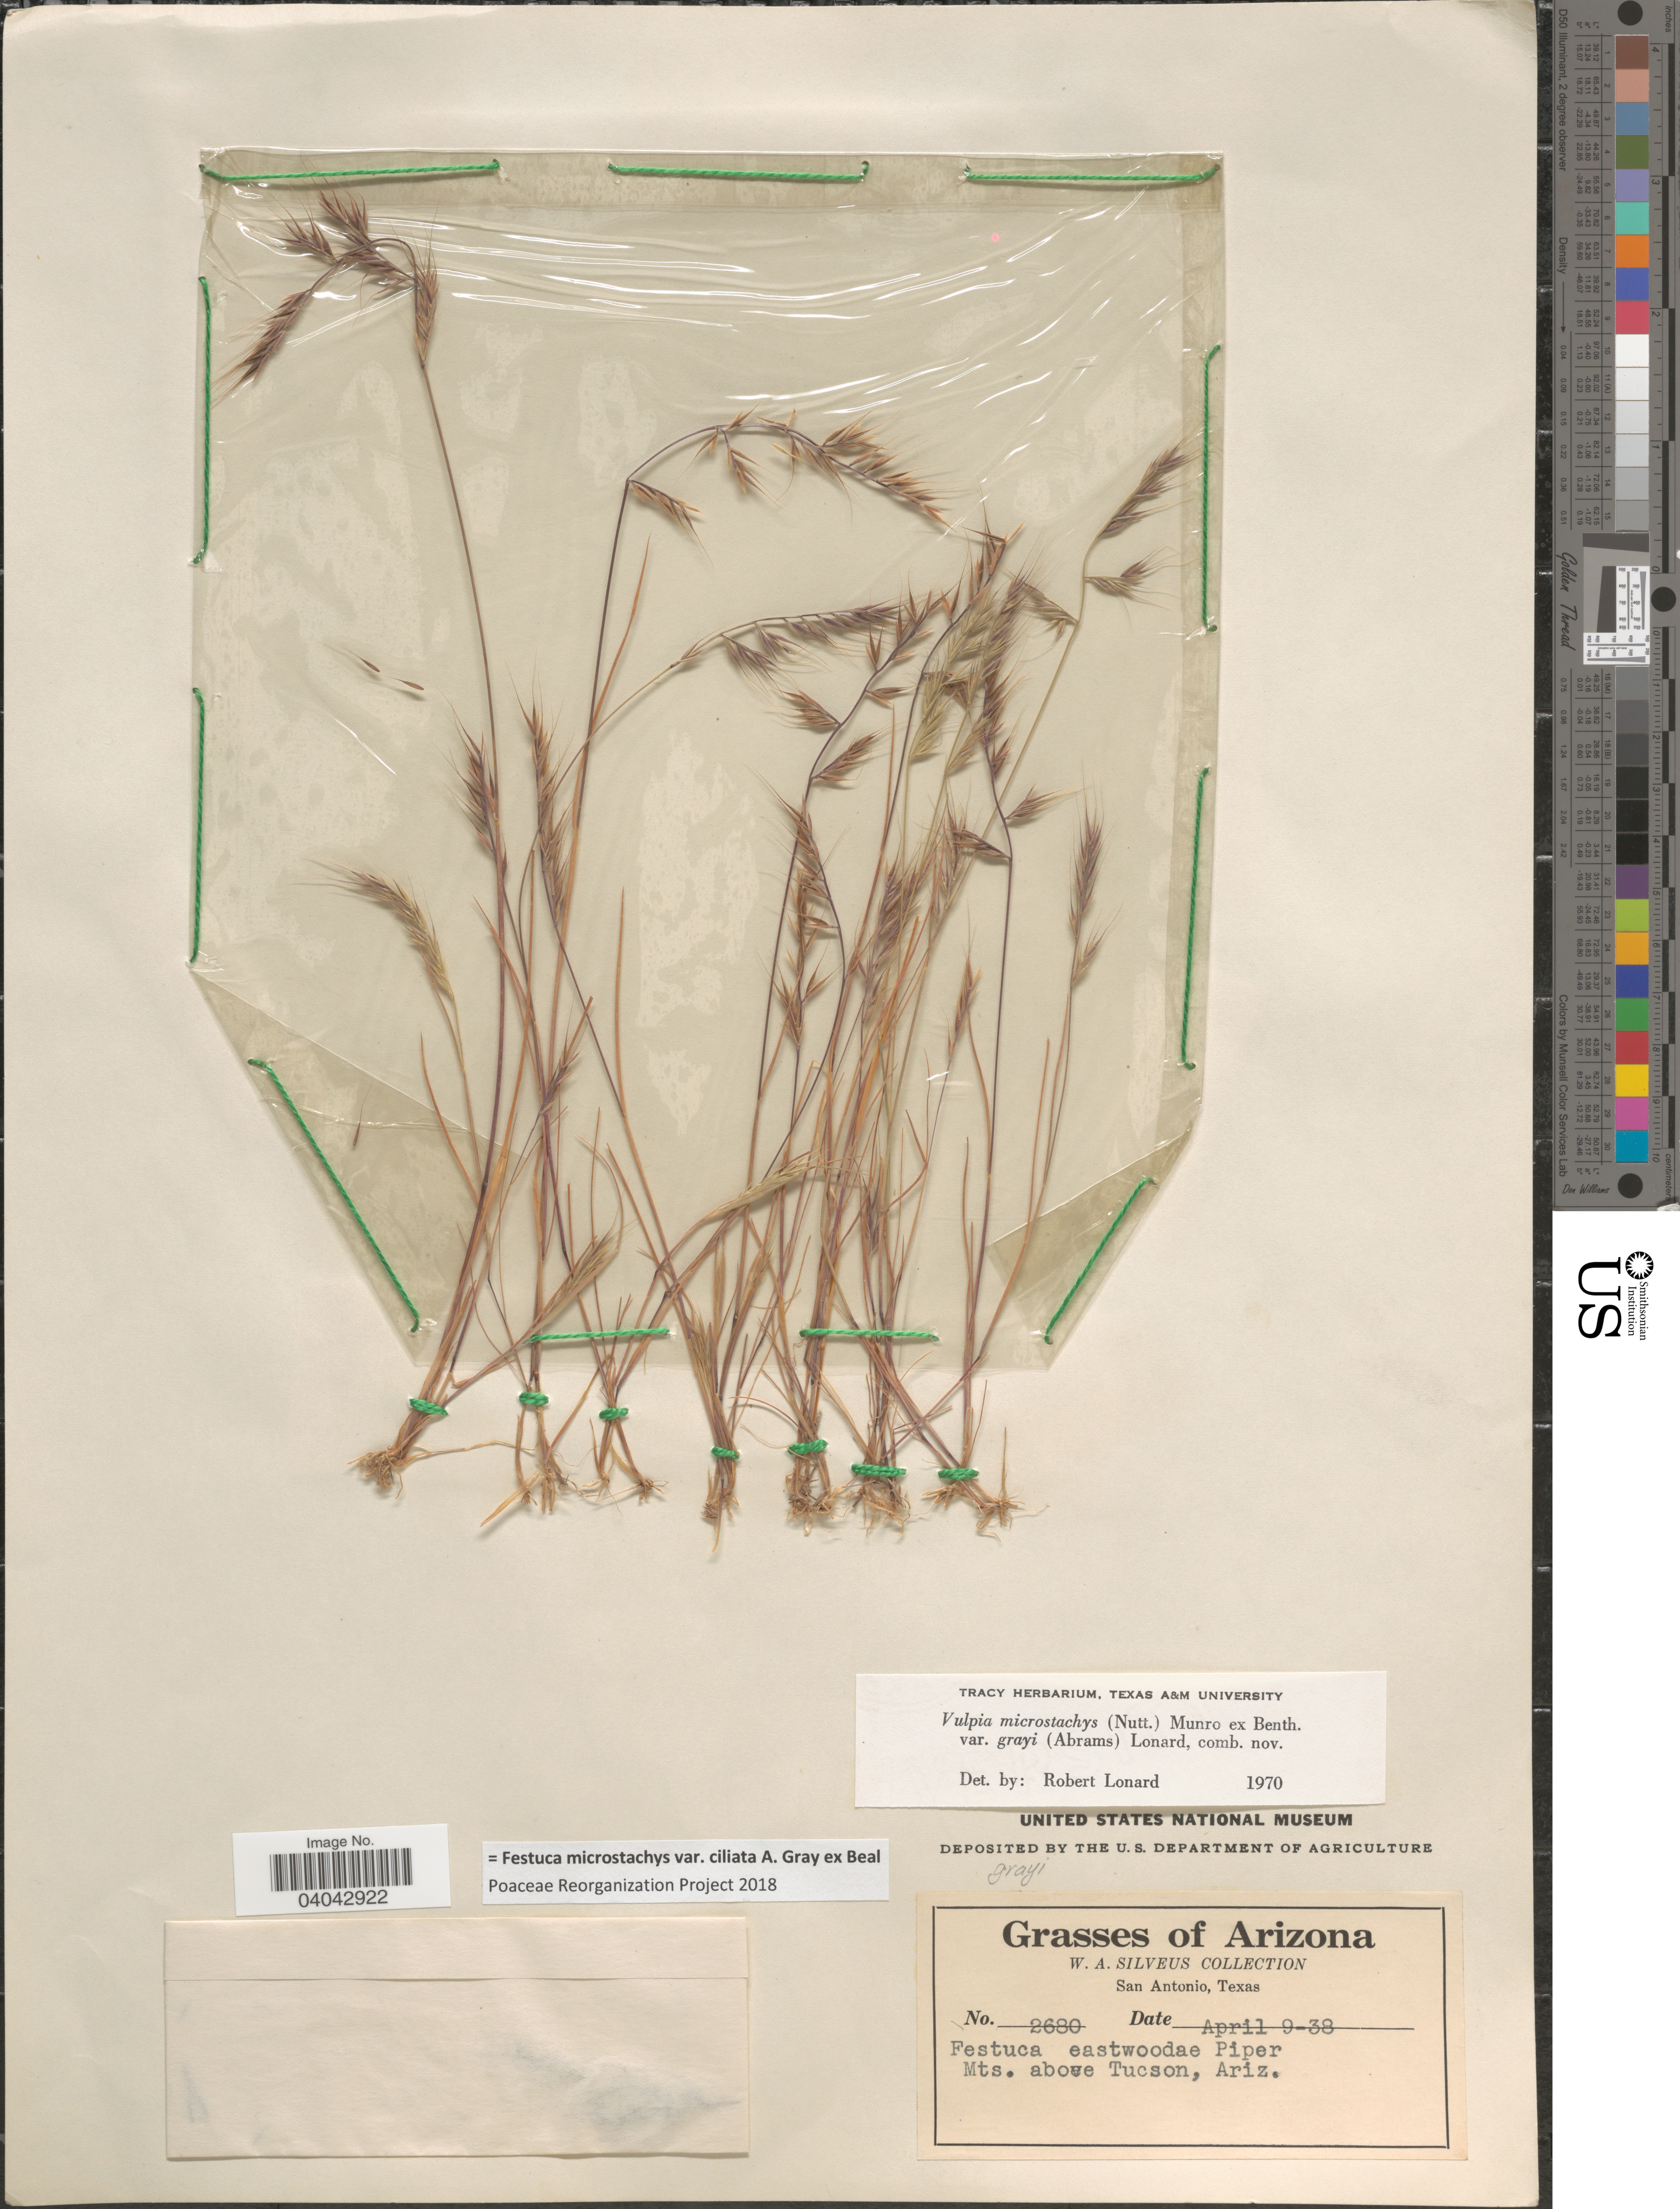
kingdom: Plantae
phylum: Tracheophyta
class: Liliopsida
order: Poales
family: Poaceae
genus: Festuca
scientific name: Festuca microstachys var. ciliata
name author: A. Gray ex W.J. Beal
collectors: W. Silveus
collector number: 2680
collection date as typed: Transcribed d/m/y: 9/4/38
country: United States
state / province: Arizona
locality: Mts. above Tucson.